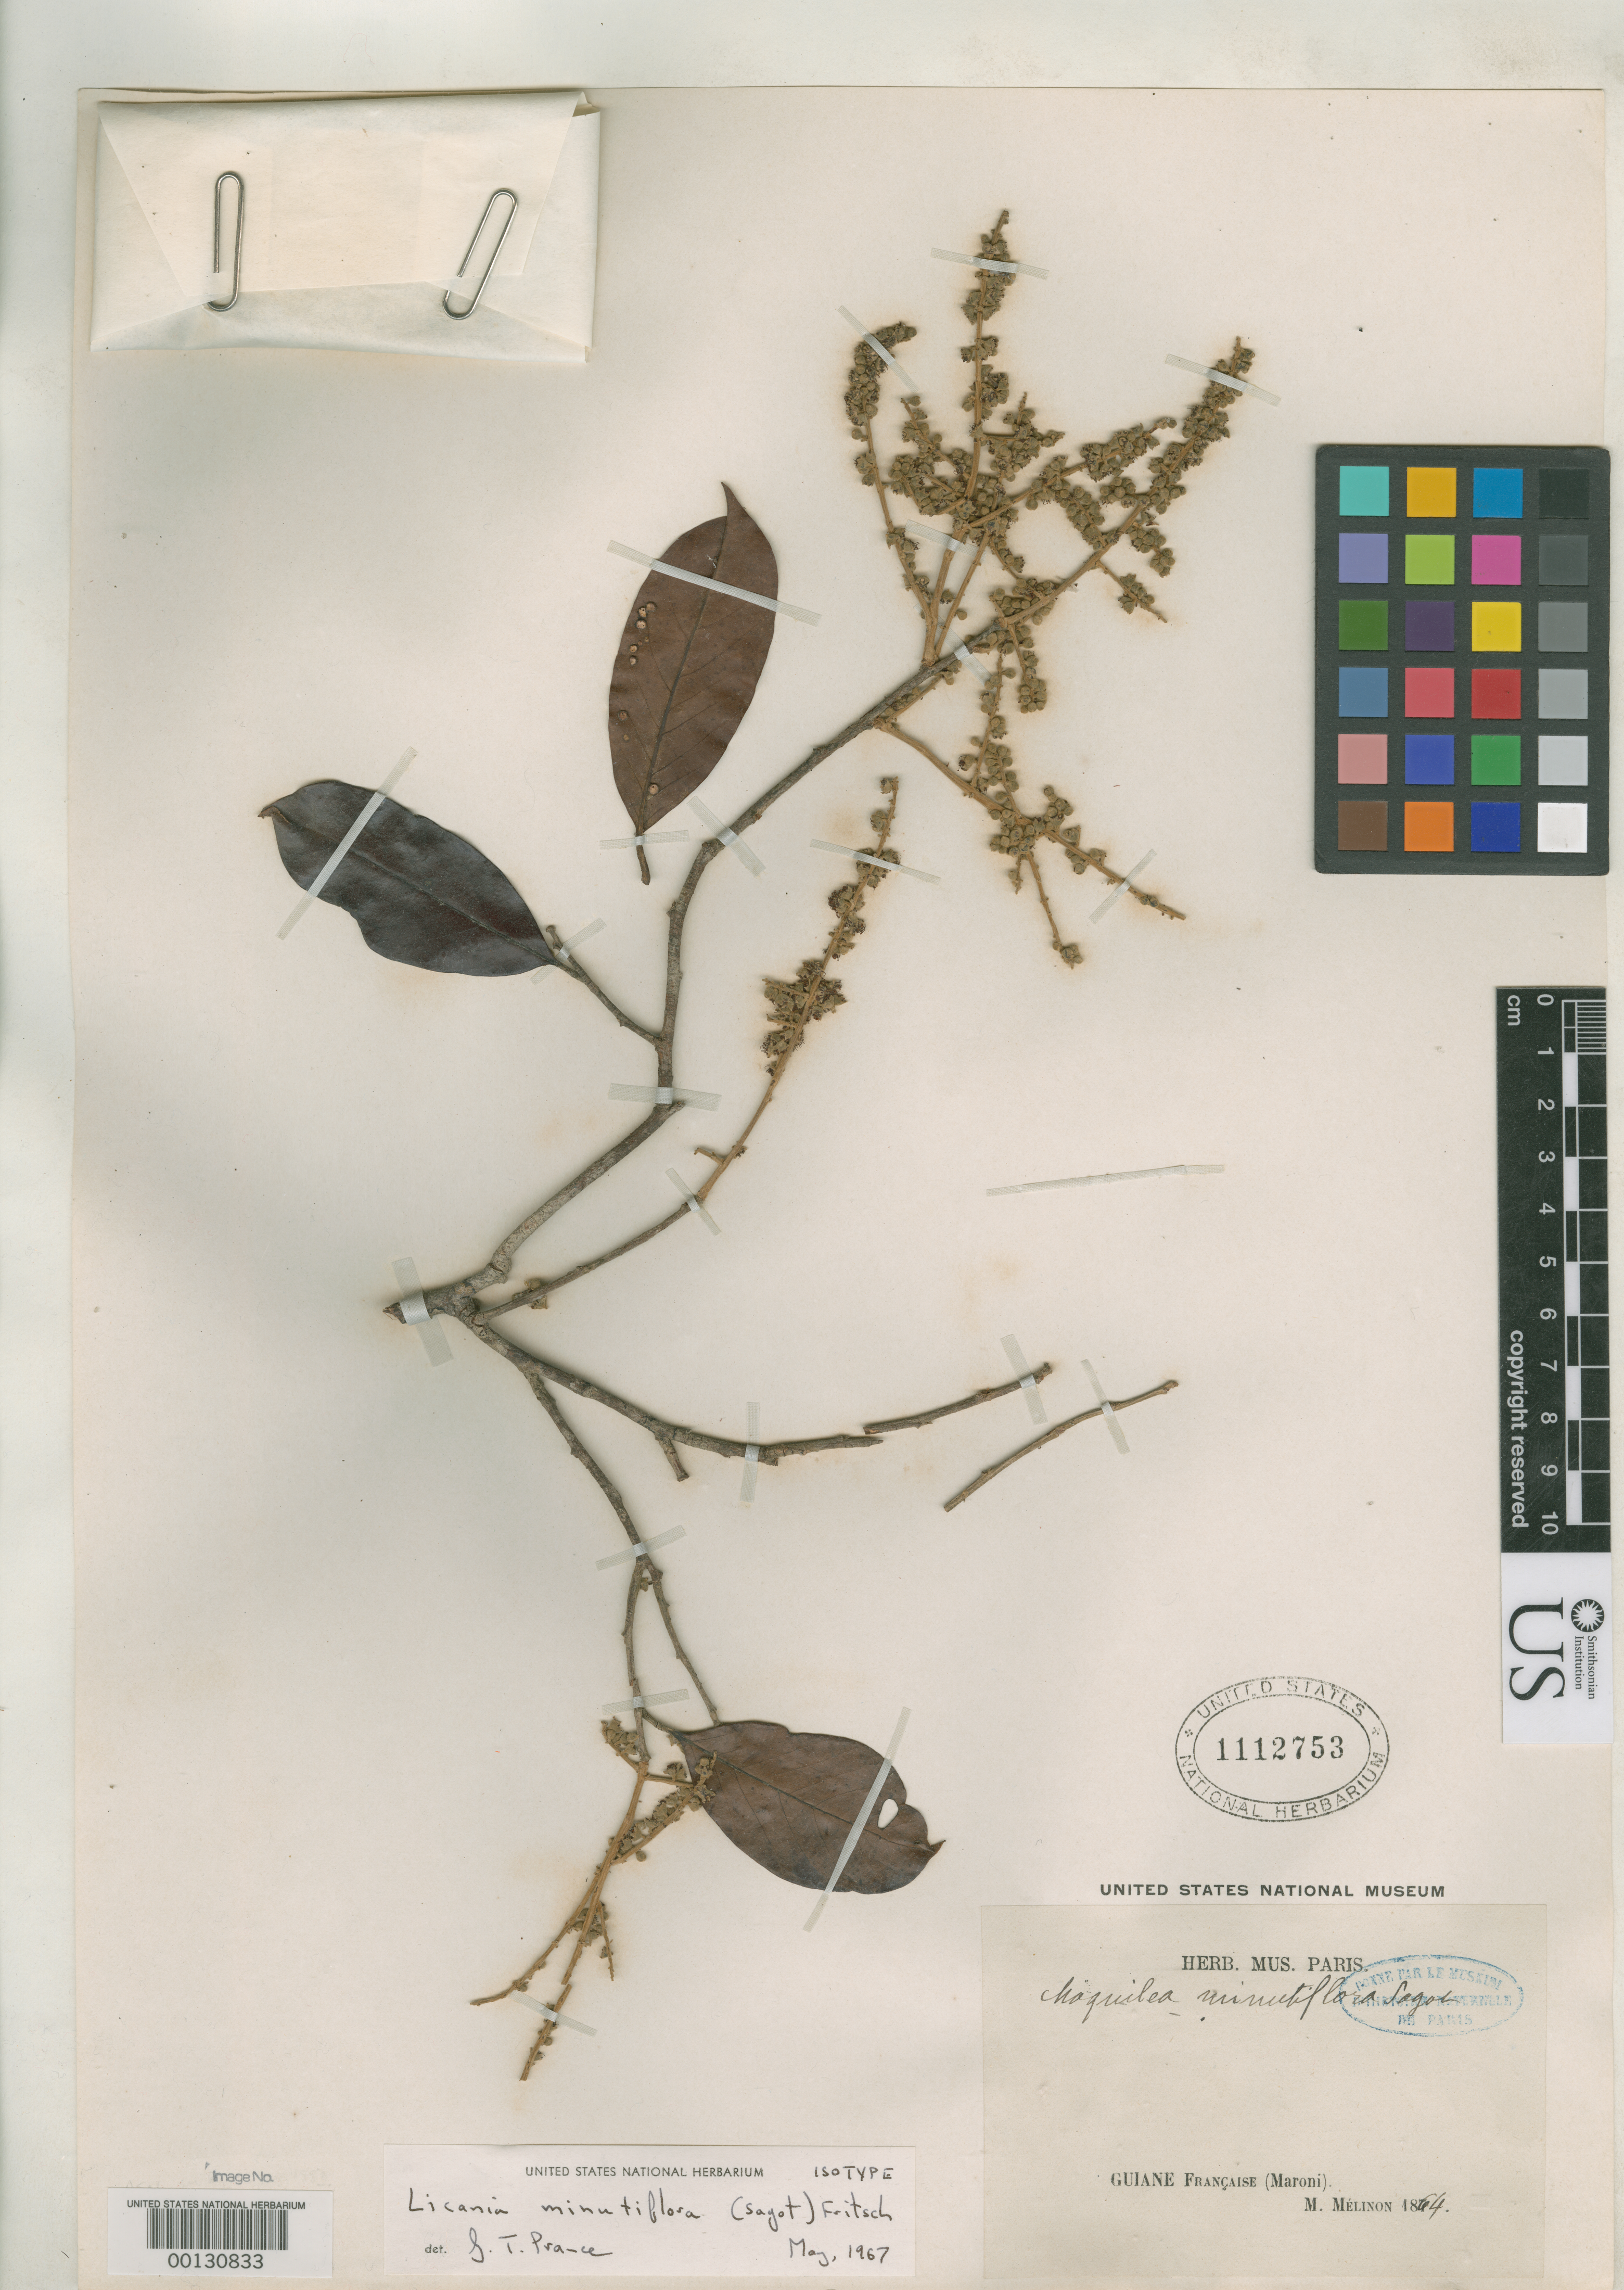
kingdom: Plantae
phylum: Tracheophyta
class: Magnoliopsida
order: Malpighiales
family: Chrysobalanaceae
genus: Moquilea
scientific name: Moquilea minutiflora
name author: Sagot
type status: Isotype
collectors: M. Melinon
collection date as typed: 1864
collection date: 1864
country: French Guiana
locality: Maroni.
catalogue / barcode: US 1112753